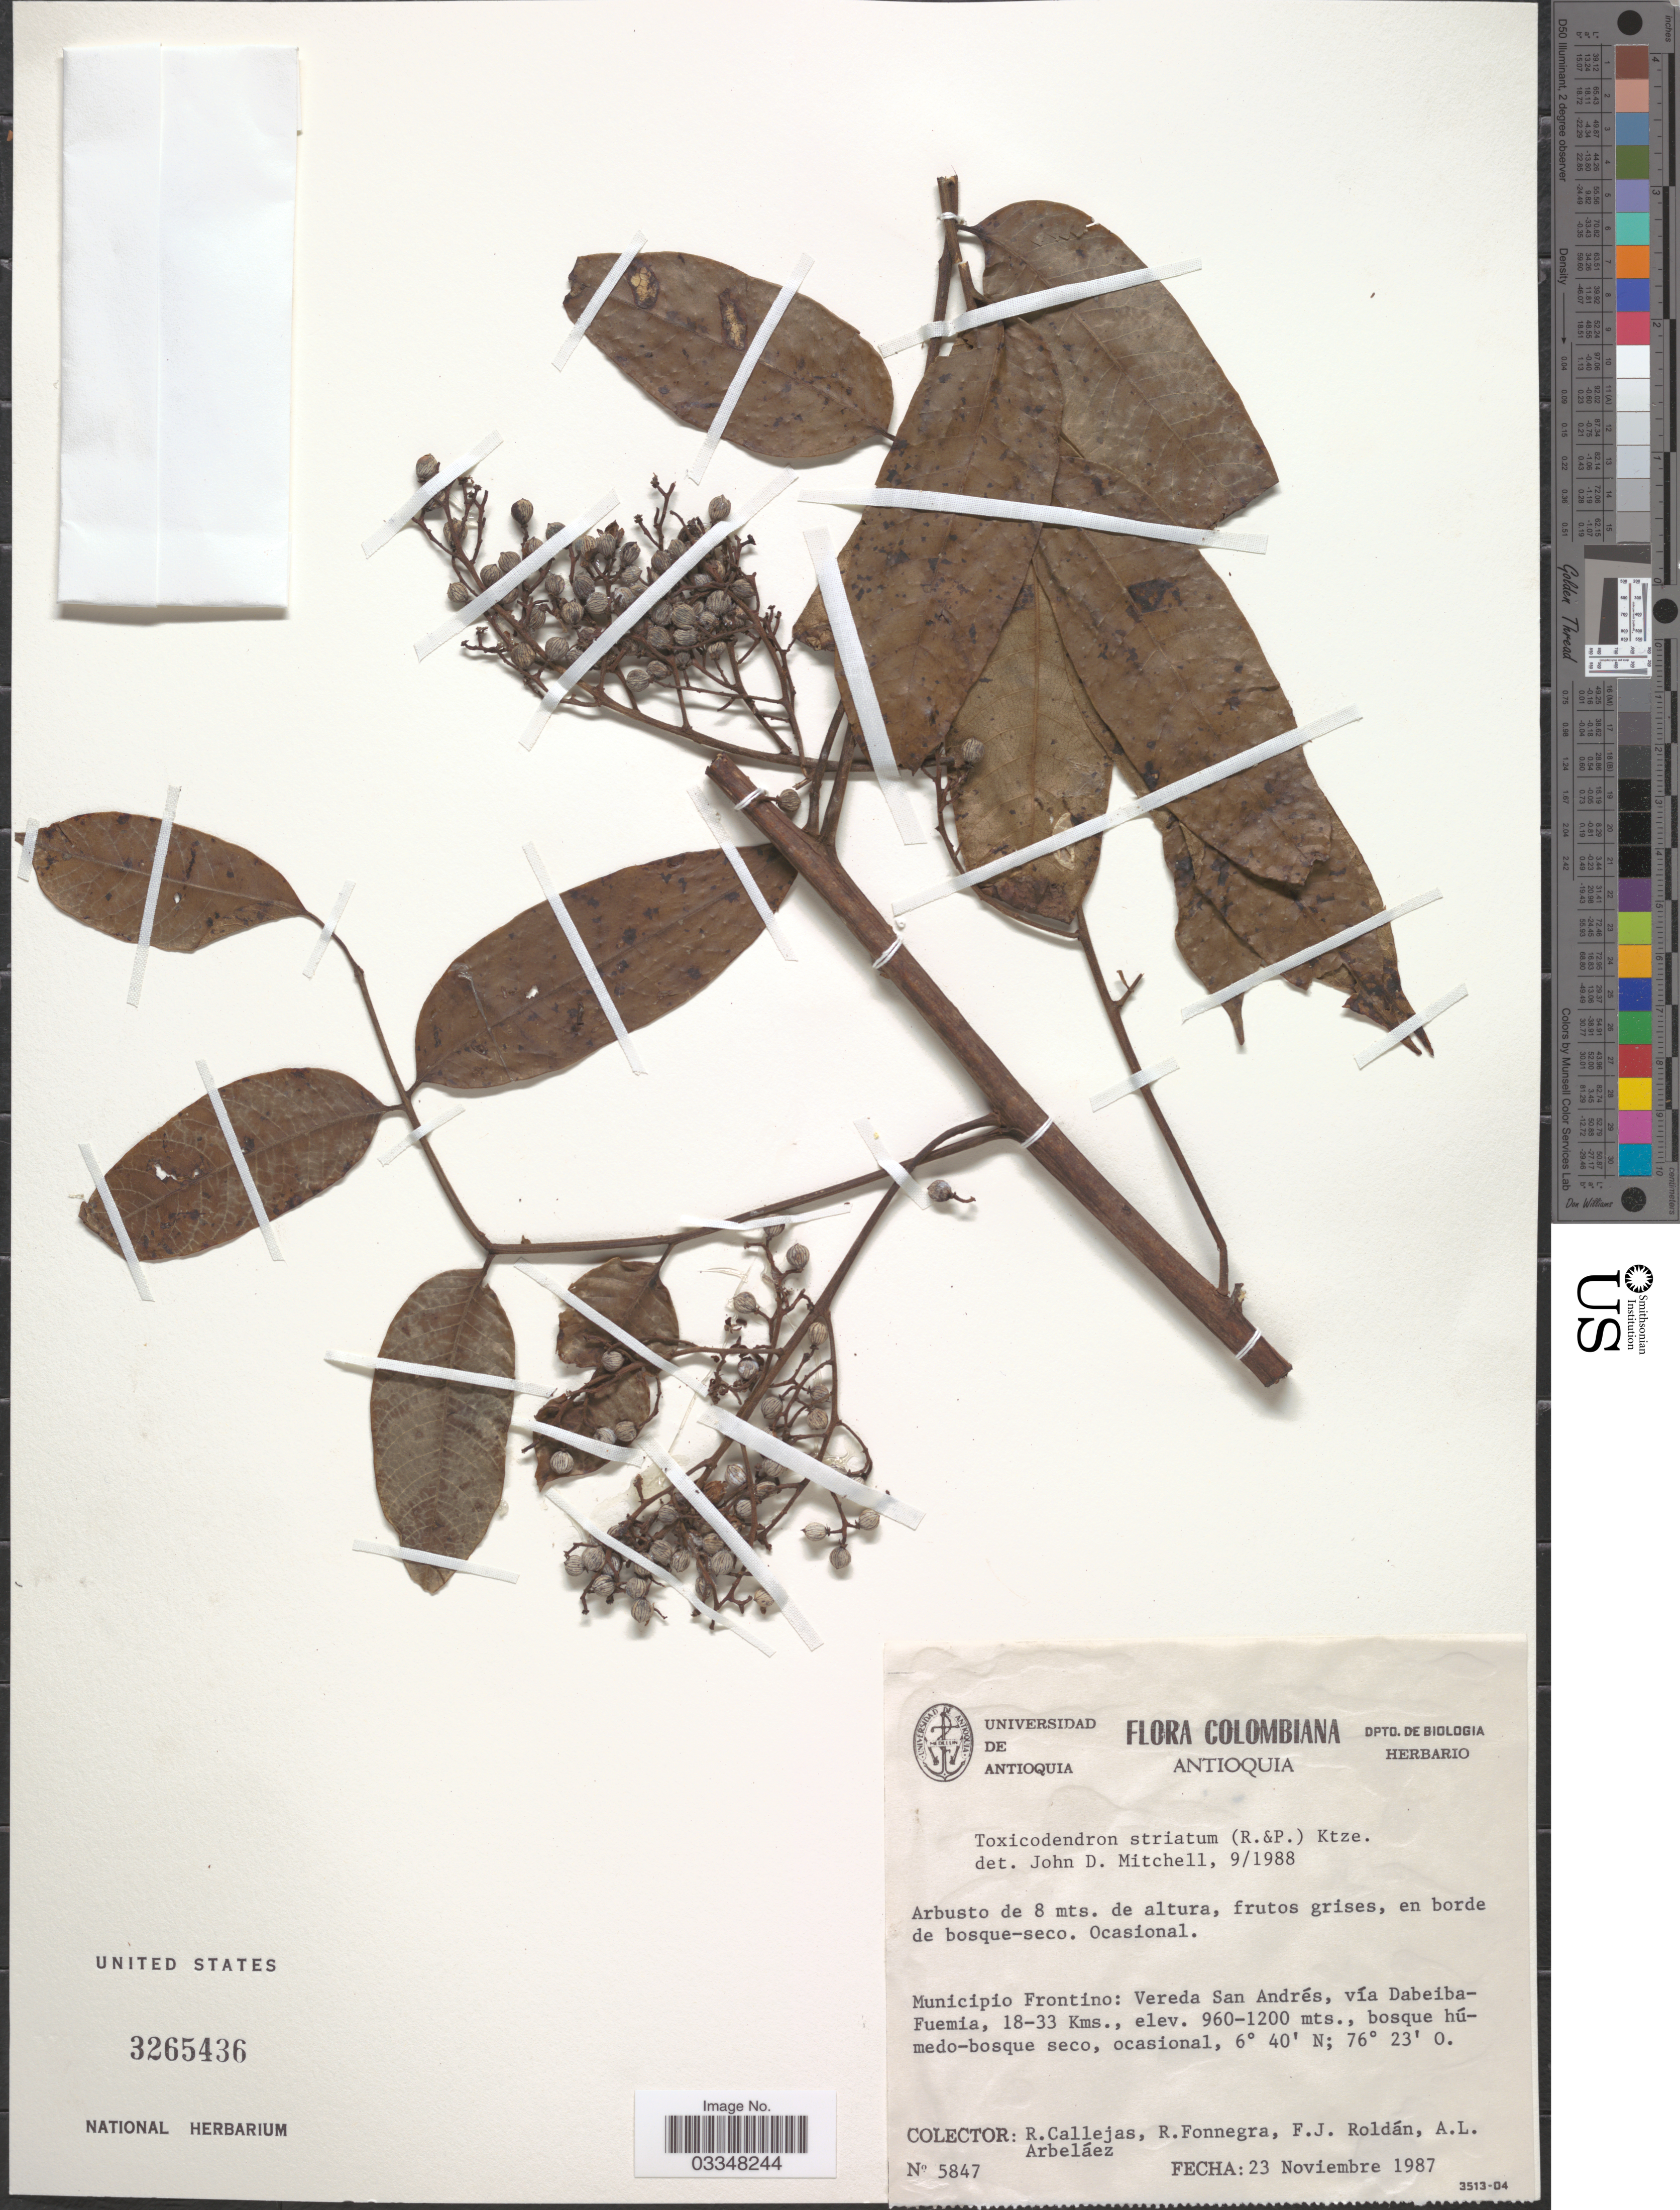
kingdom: Plantae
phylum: Tracheophyta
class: Magnoliopsida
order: Sapindales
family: Anacardiaceae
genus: Toxicodendron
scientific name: Toxicodendron striatum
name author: (Ruiz & Pav.) Kuntze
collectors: R. Callejas, R. Fonnegra, F. J. Roldán & A. Arbeláez Alvarez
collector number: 5847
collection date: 1987-11-23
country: Colombia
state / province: Antioquia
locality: Municipio Frontino: Vereda San Andrés, vía Dabeiba-Fuemia, 18-33 Kms.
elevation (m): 960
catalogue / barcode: US 3265436